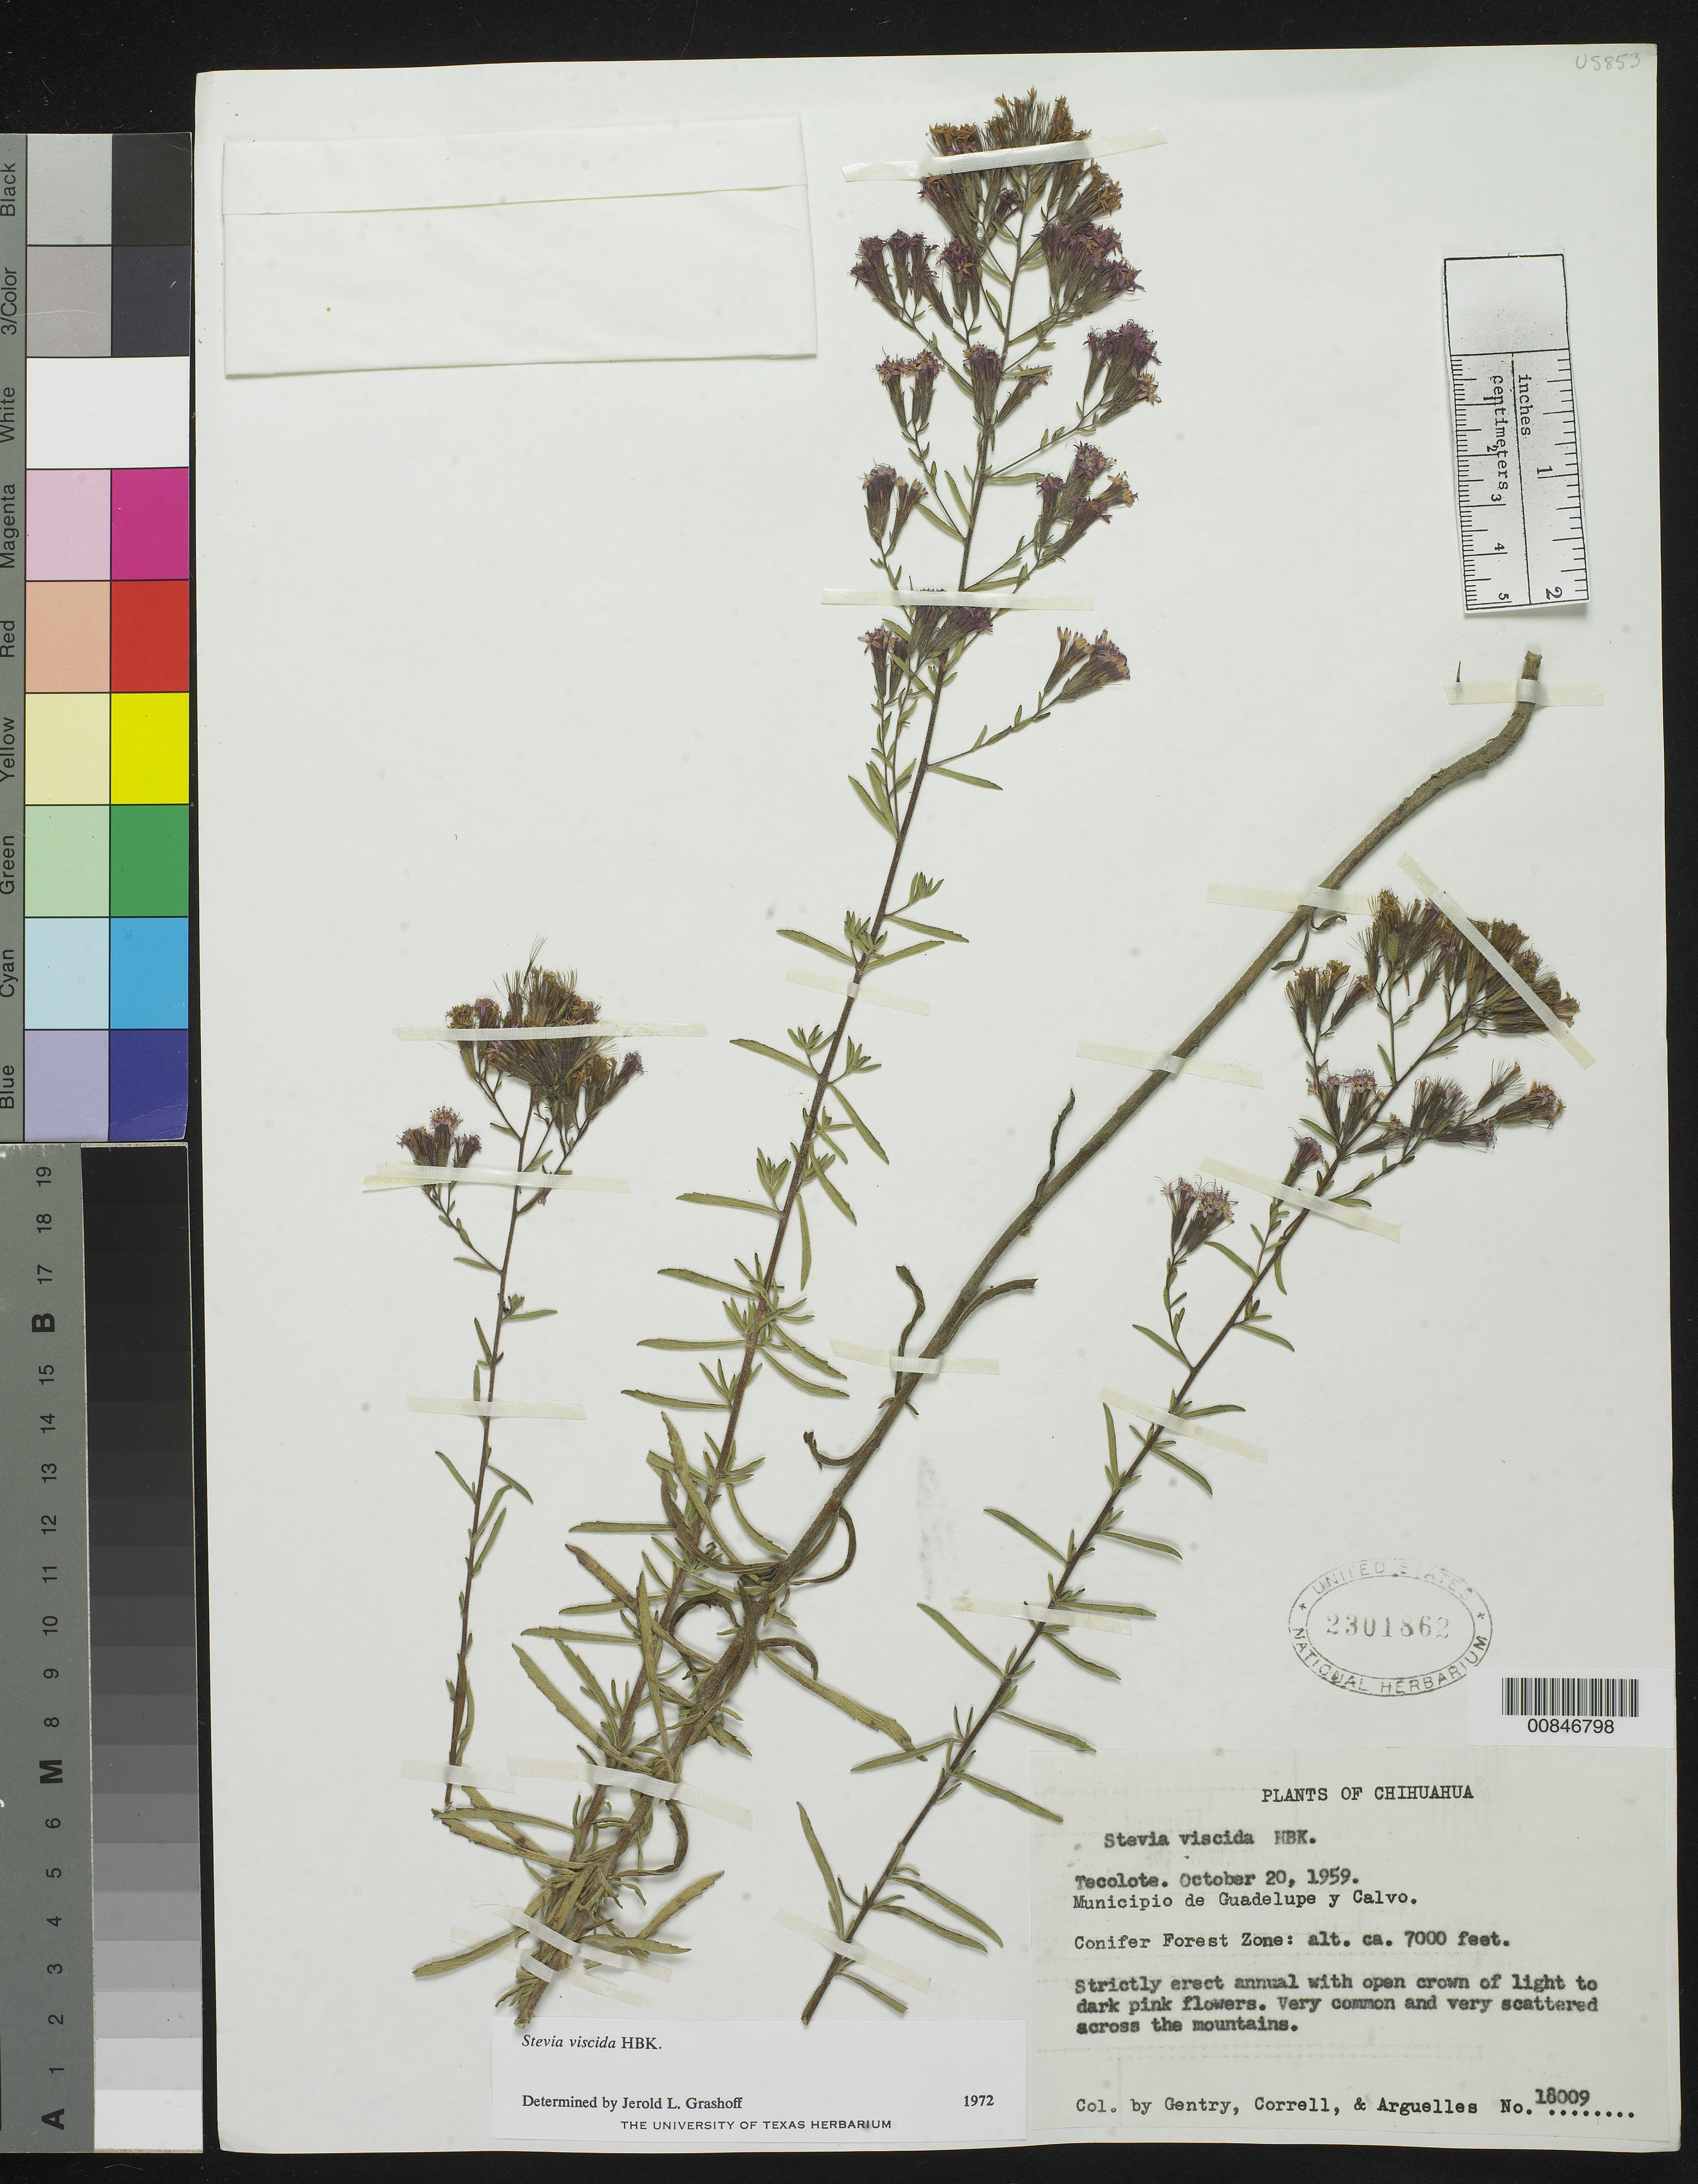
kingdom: Plantae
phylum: Tracheophyta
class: Magnoliopsida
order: Asterales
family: Asteraceae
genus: Stevia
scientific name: Stevia viscida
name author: Kunth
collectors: Gentry, --, -- Correll & Arguelles, --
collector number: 18009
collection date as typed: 20 Oct 1959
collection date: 1959-10-20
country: Mexico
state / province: Chihuahua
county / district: Guadalupe y Calvo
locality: Tecolote.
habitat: Conifer forest zone.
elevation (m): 2134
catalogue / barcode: US 2301862